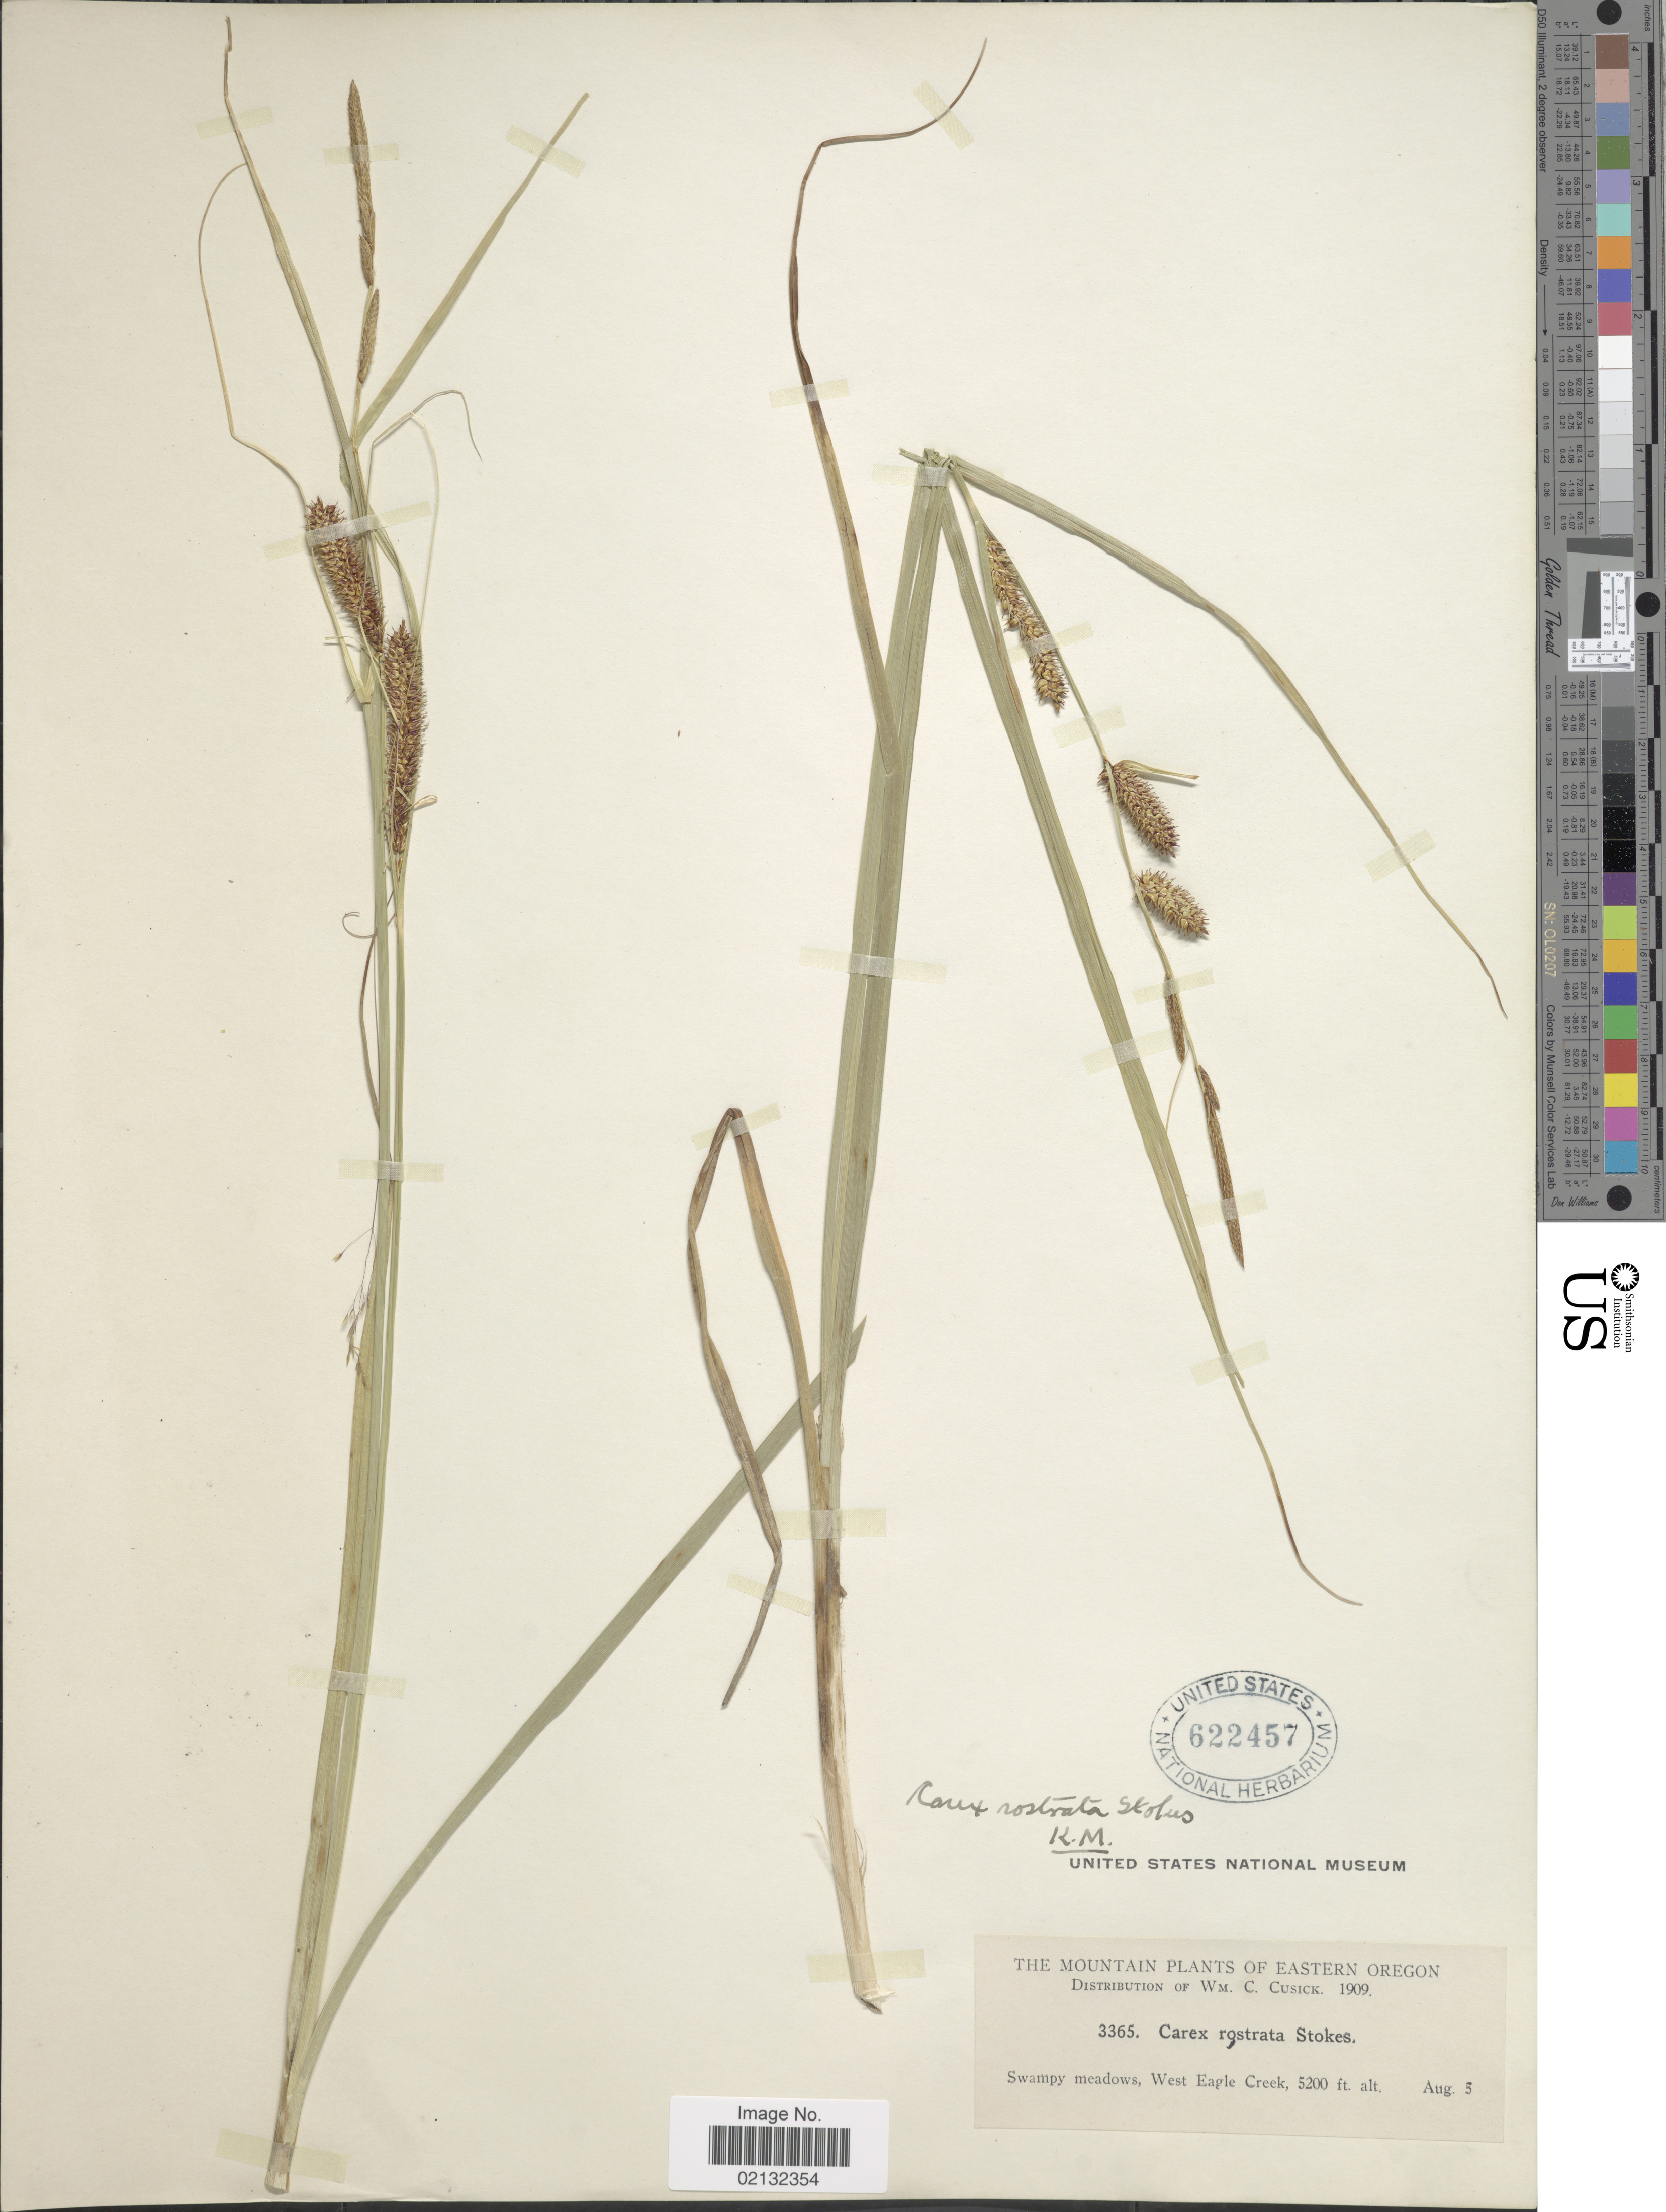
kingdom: Plantae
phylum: Tracheophyta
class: Liliopsida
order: Poales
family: Cyperaceae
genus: Carex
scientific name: Carex rostrata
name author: Stokes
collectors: W. C. Cusick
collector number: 3365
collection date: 1909-08-05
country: United States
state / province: Oregon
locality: The mountain, Eastern Oregon, swampy meadows, West Eagle Creek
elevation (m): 1585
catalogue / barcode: US 622457